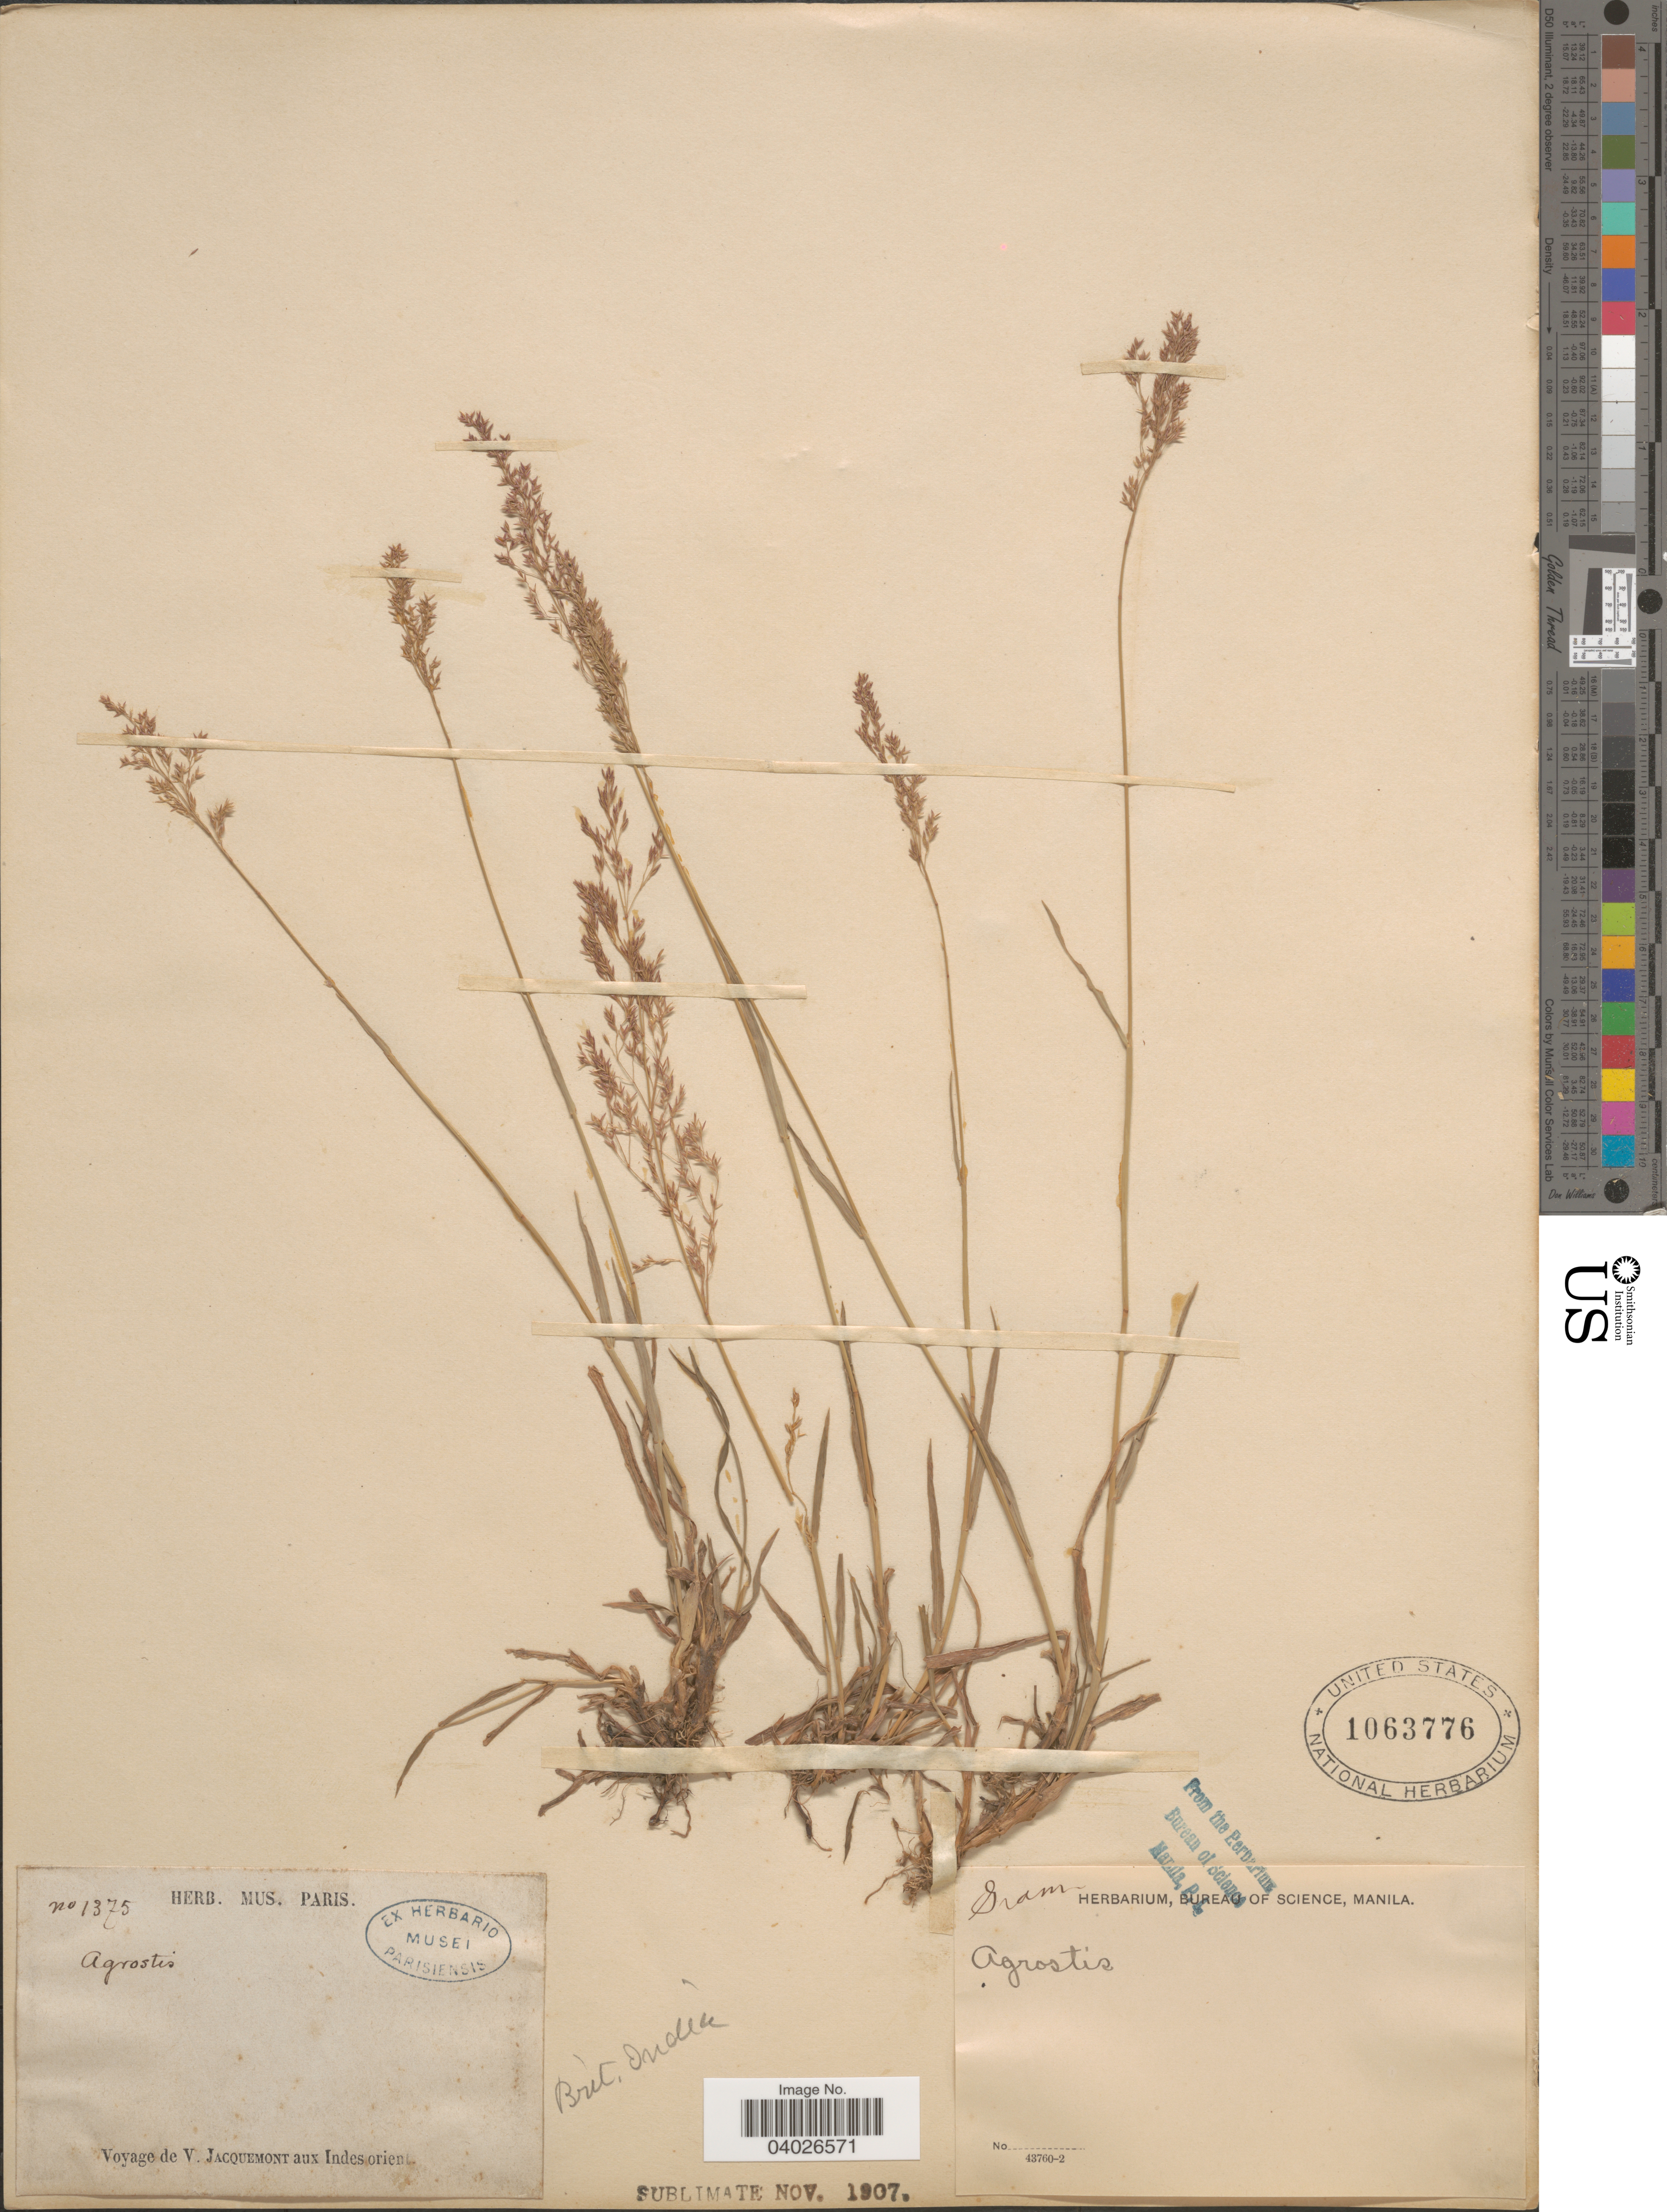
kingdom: Plantae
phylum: Tracheophyta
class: Liliopsida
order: Poales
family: Poaceae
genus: Agrostis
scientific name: Agrostis sp.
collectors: V. Jacquemont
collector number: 1375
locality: Aux Indes orient.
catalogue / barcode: US 1063776